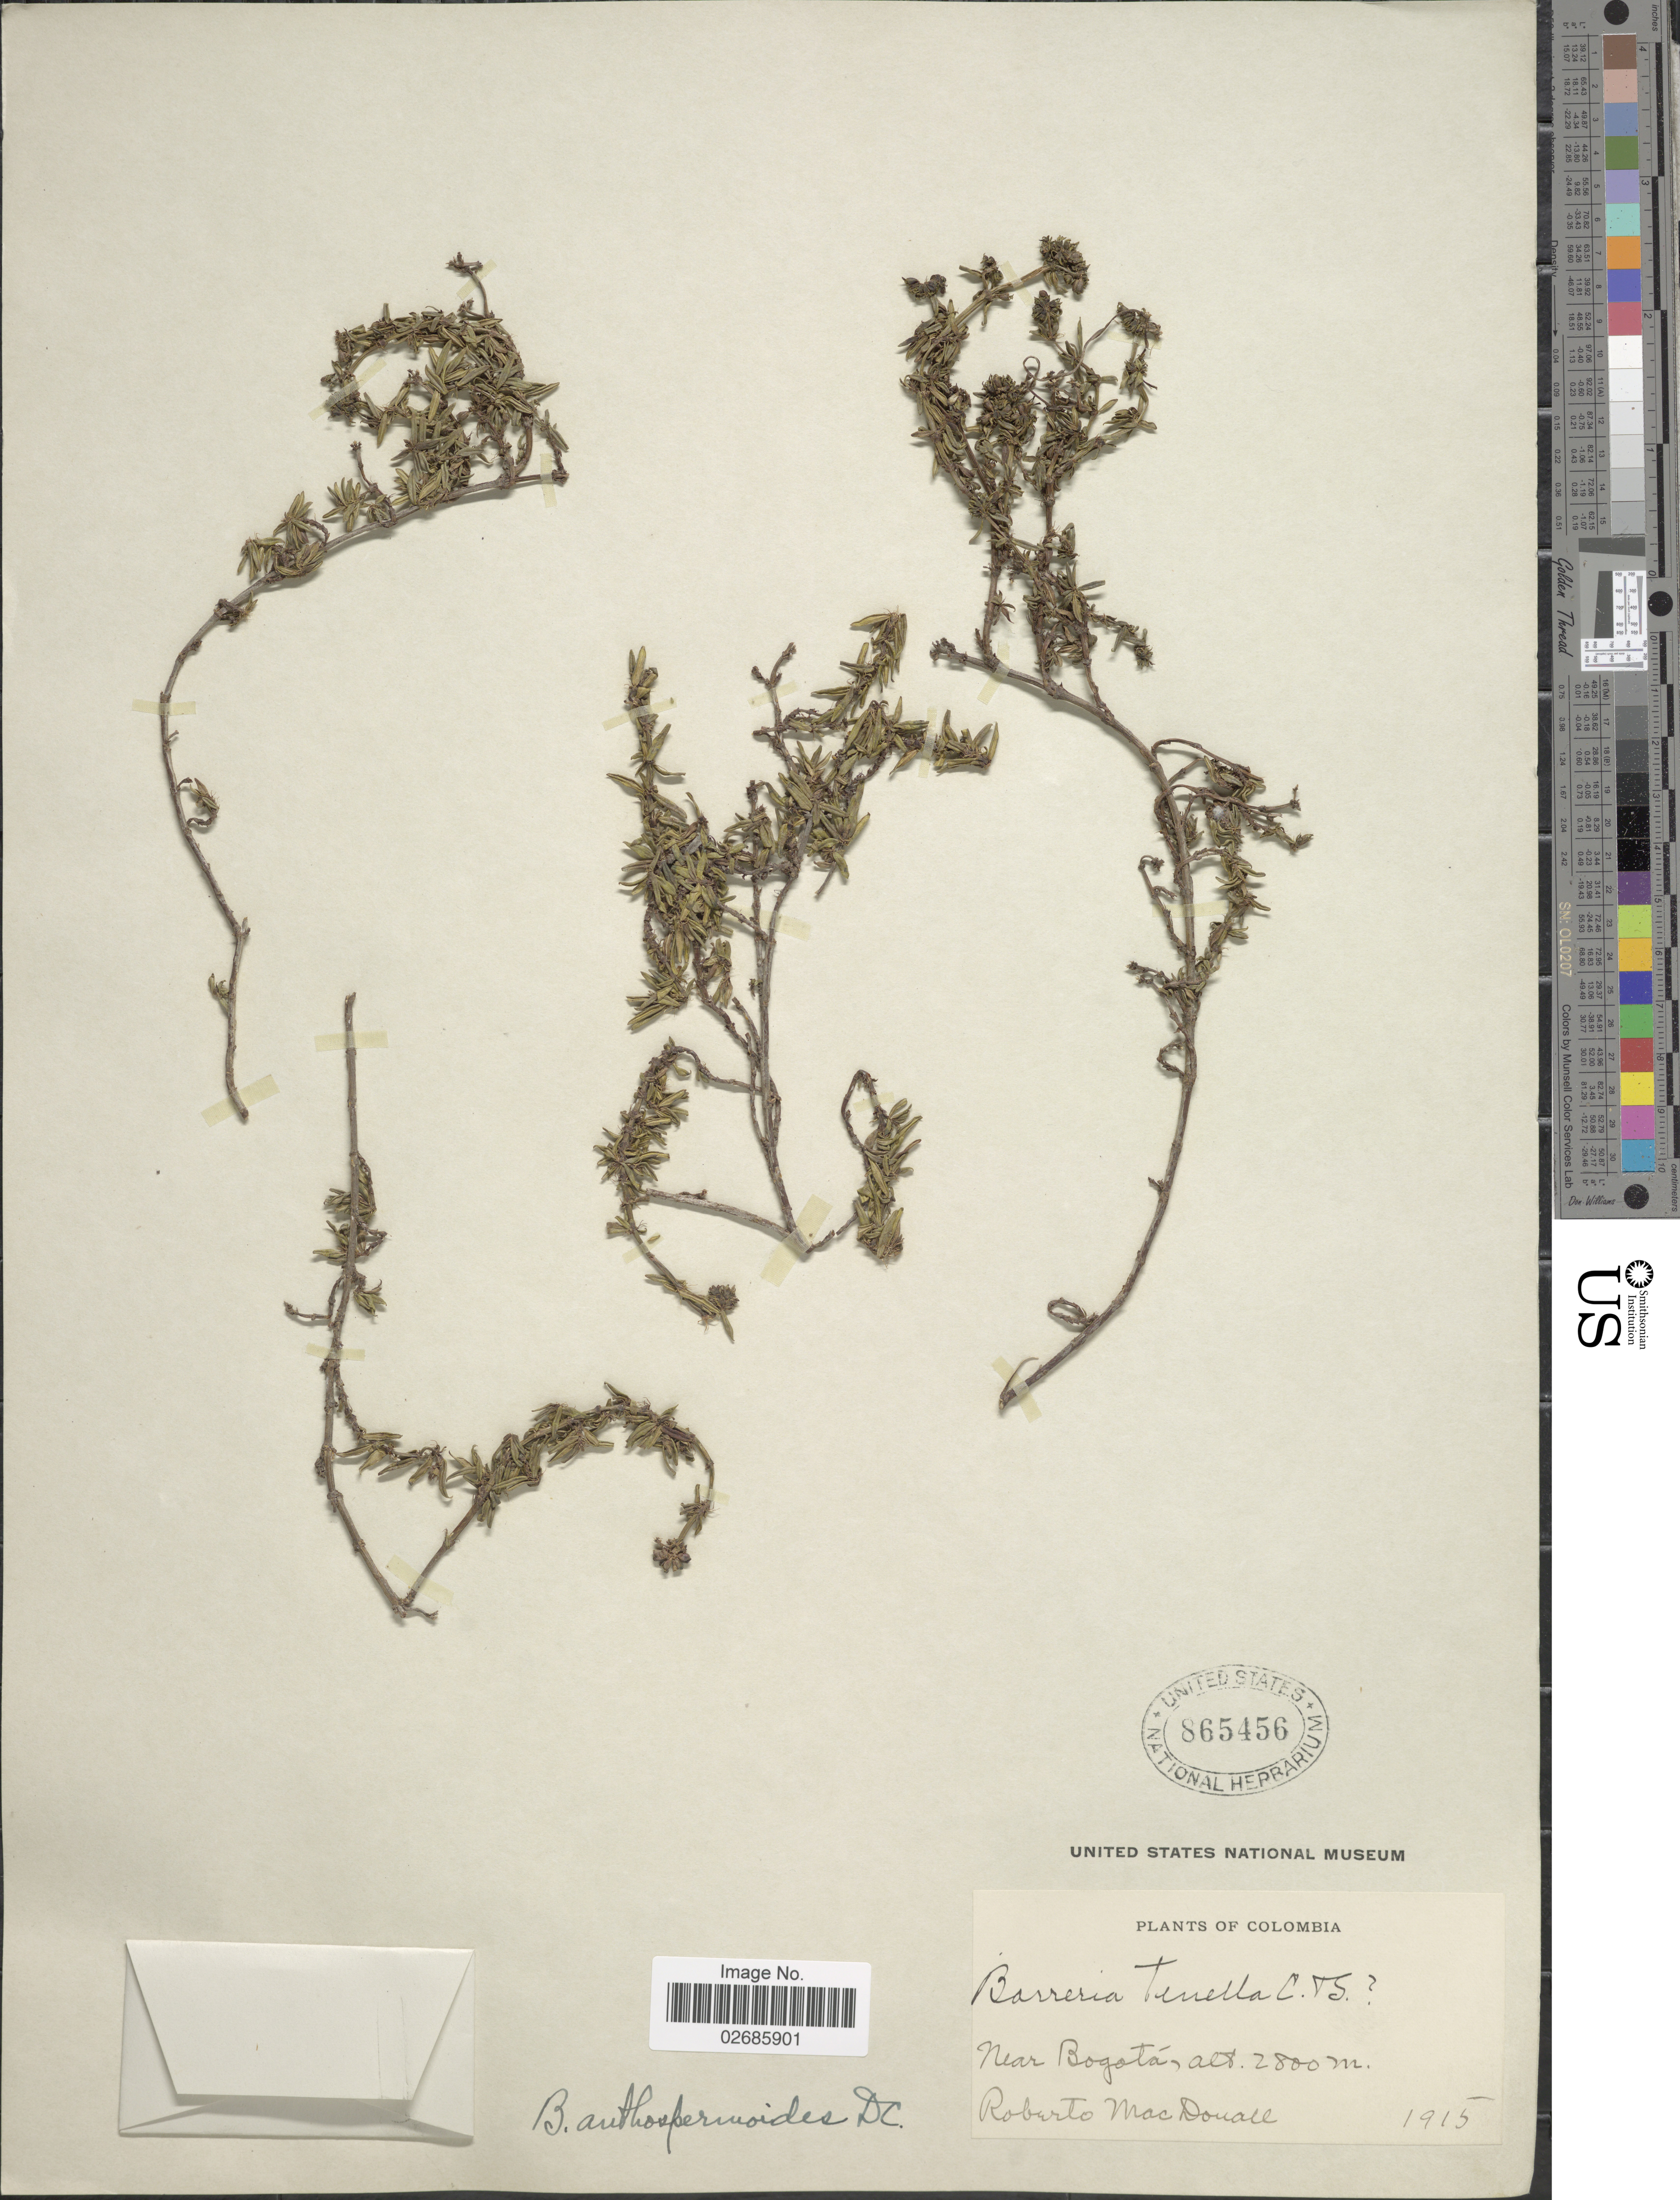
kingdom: Plantae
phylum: Tracheophyta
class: Magnoliopsida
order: Gentianales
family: Rubiaceae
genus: Borreria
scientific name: Borreria anthospermoides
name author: DC.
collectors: R. Macdonall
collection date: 1915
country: Colombia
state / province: Bogota D.C.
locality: Near Bogotá.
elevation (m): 2800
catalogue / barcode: US 865456